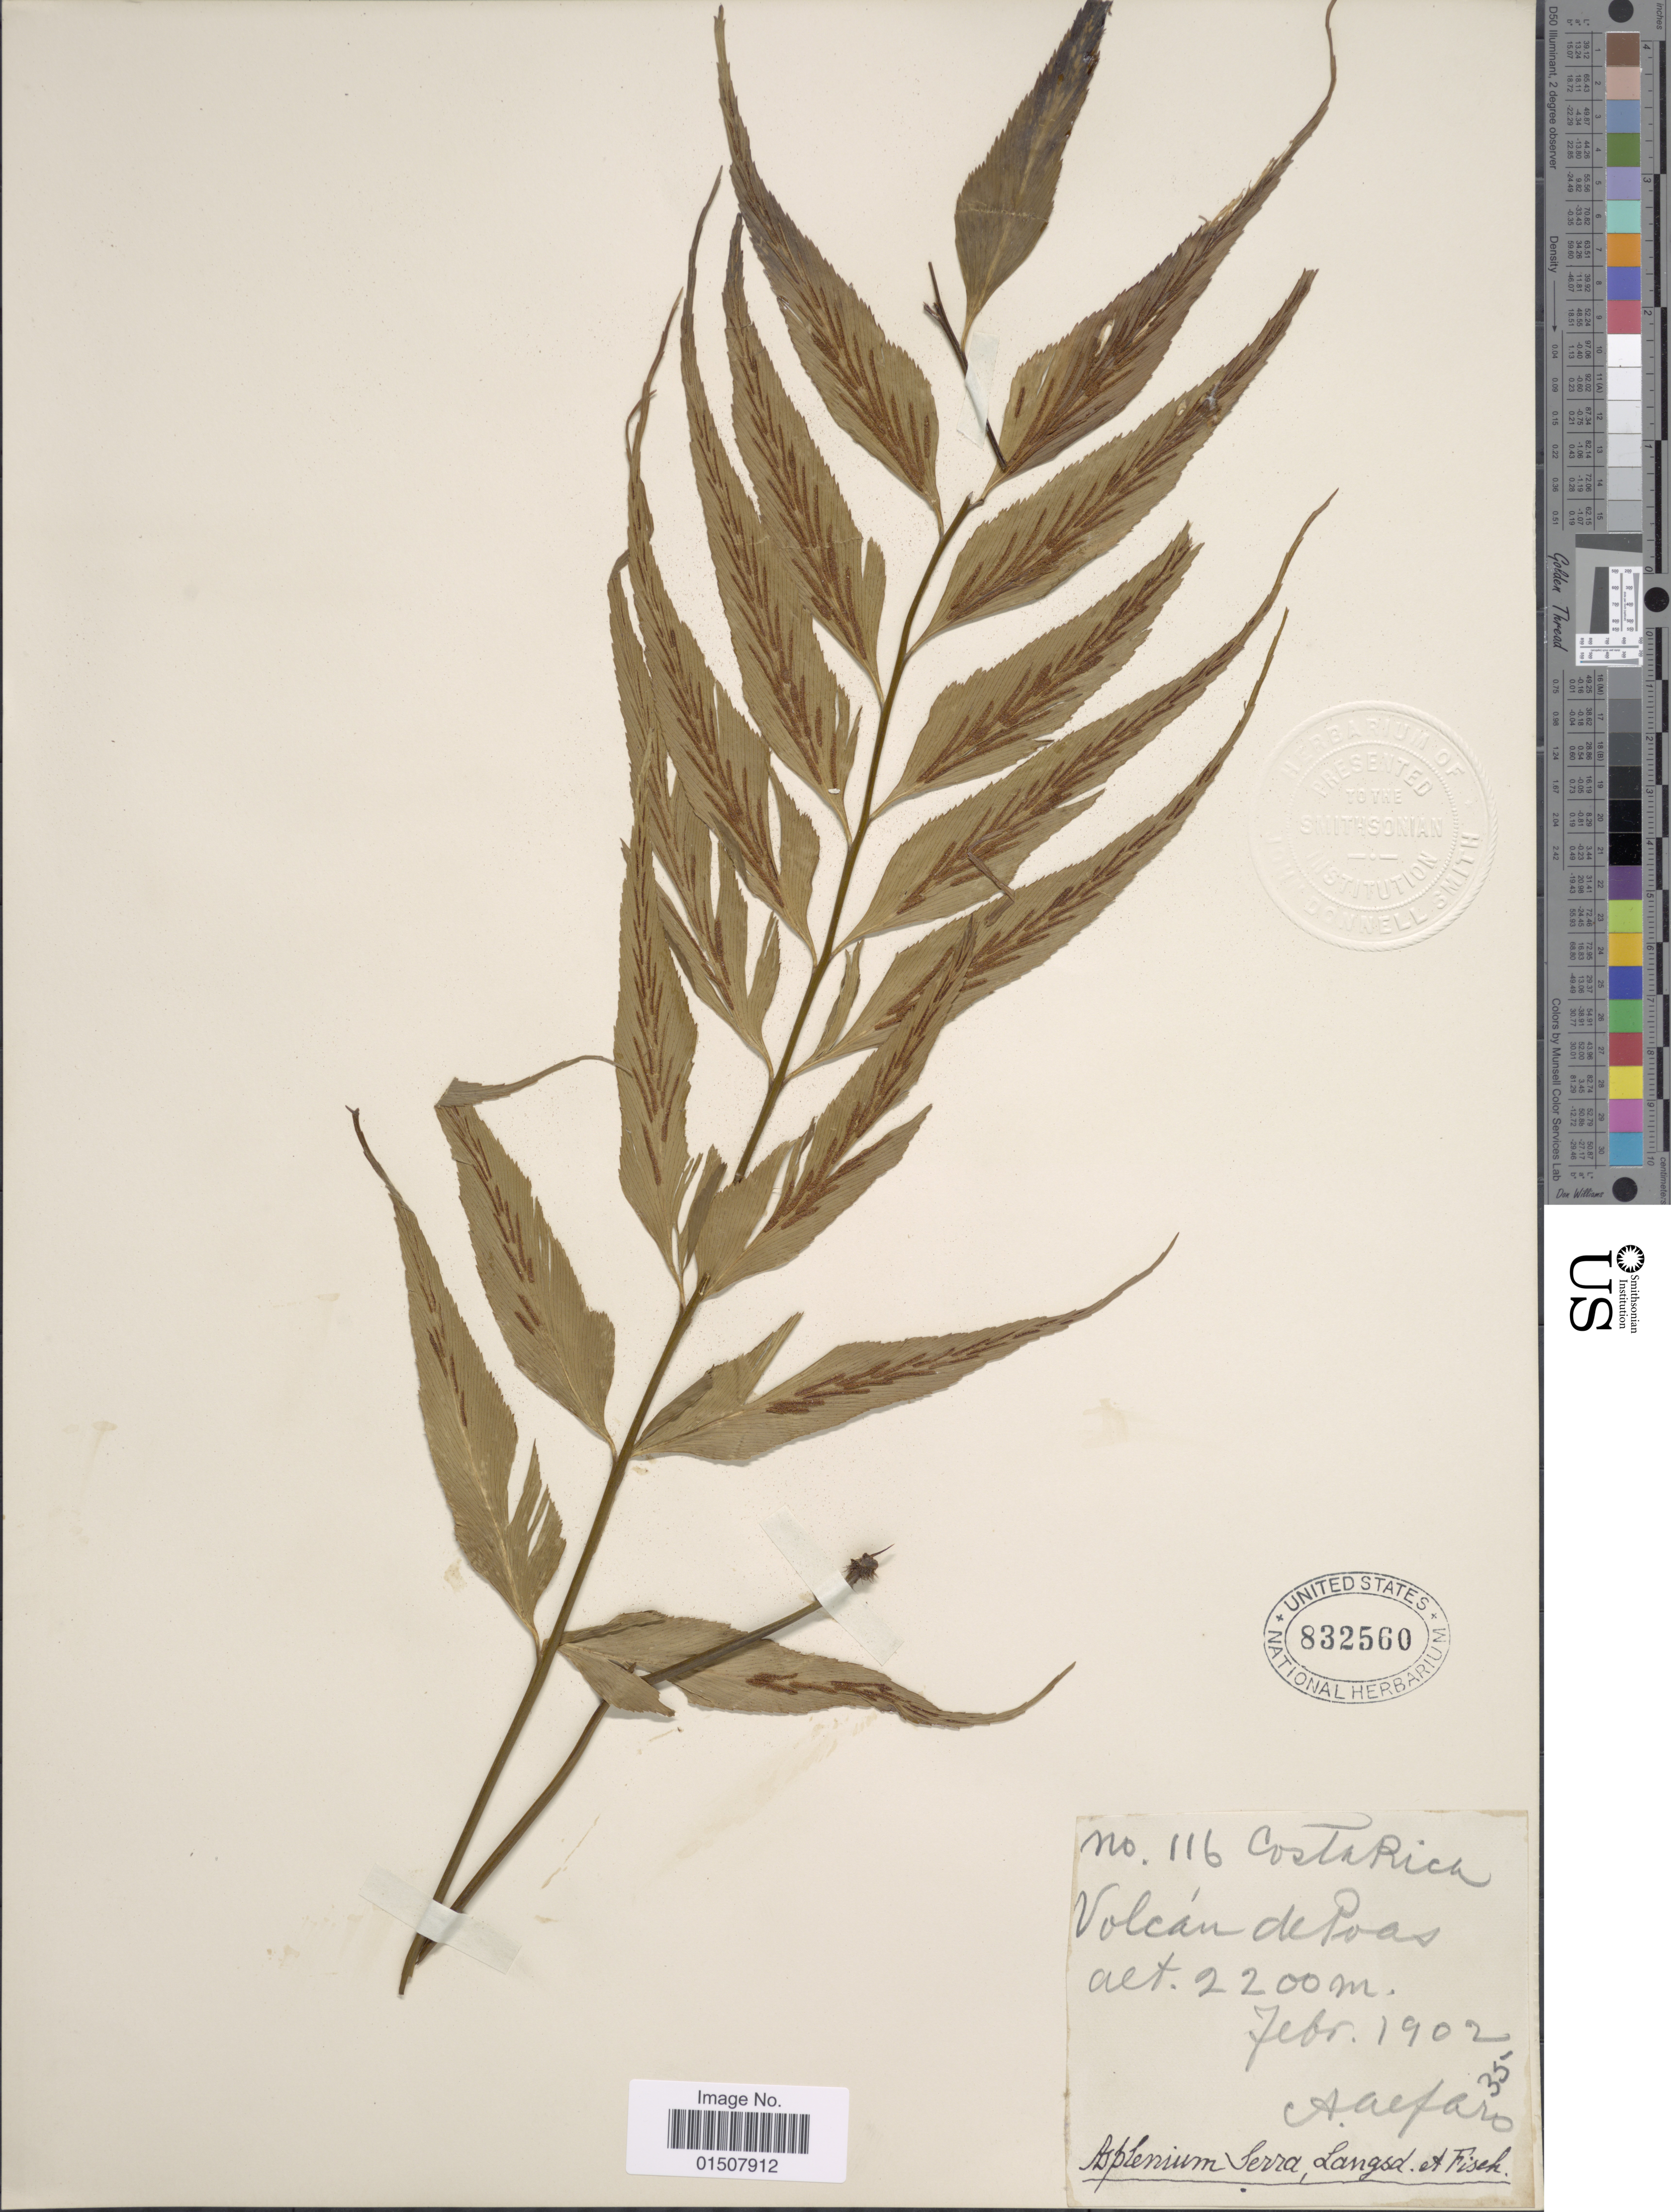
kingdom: Plantae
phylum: Tracheophyta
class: Polypodiopsida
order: Polypodiales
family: Aspleniaceae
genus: Asplenium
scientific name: Asplenium serra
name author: Langsd. & Fisch.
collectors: A. Alfaro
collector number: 35?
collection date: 1902-02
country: Costa Rica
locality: Volcan de Poas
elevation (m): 2200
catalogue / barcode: US 832560